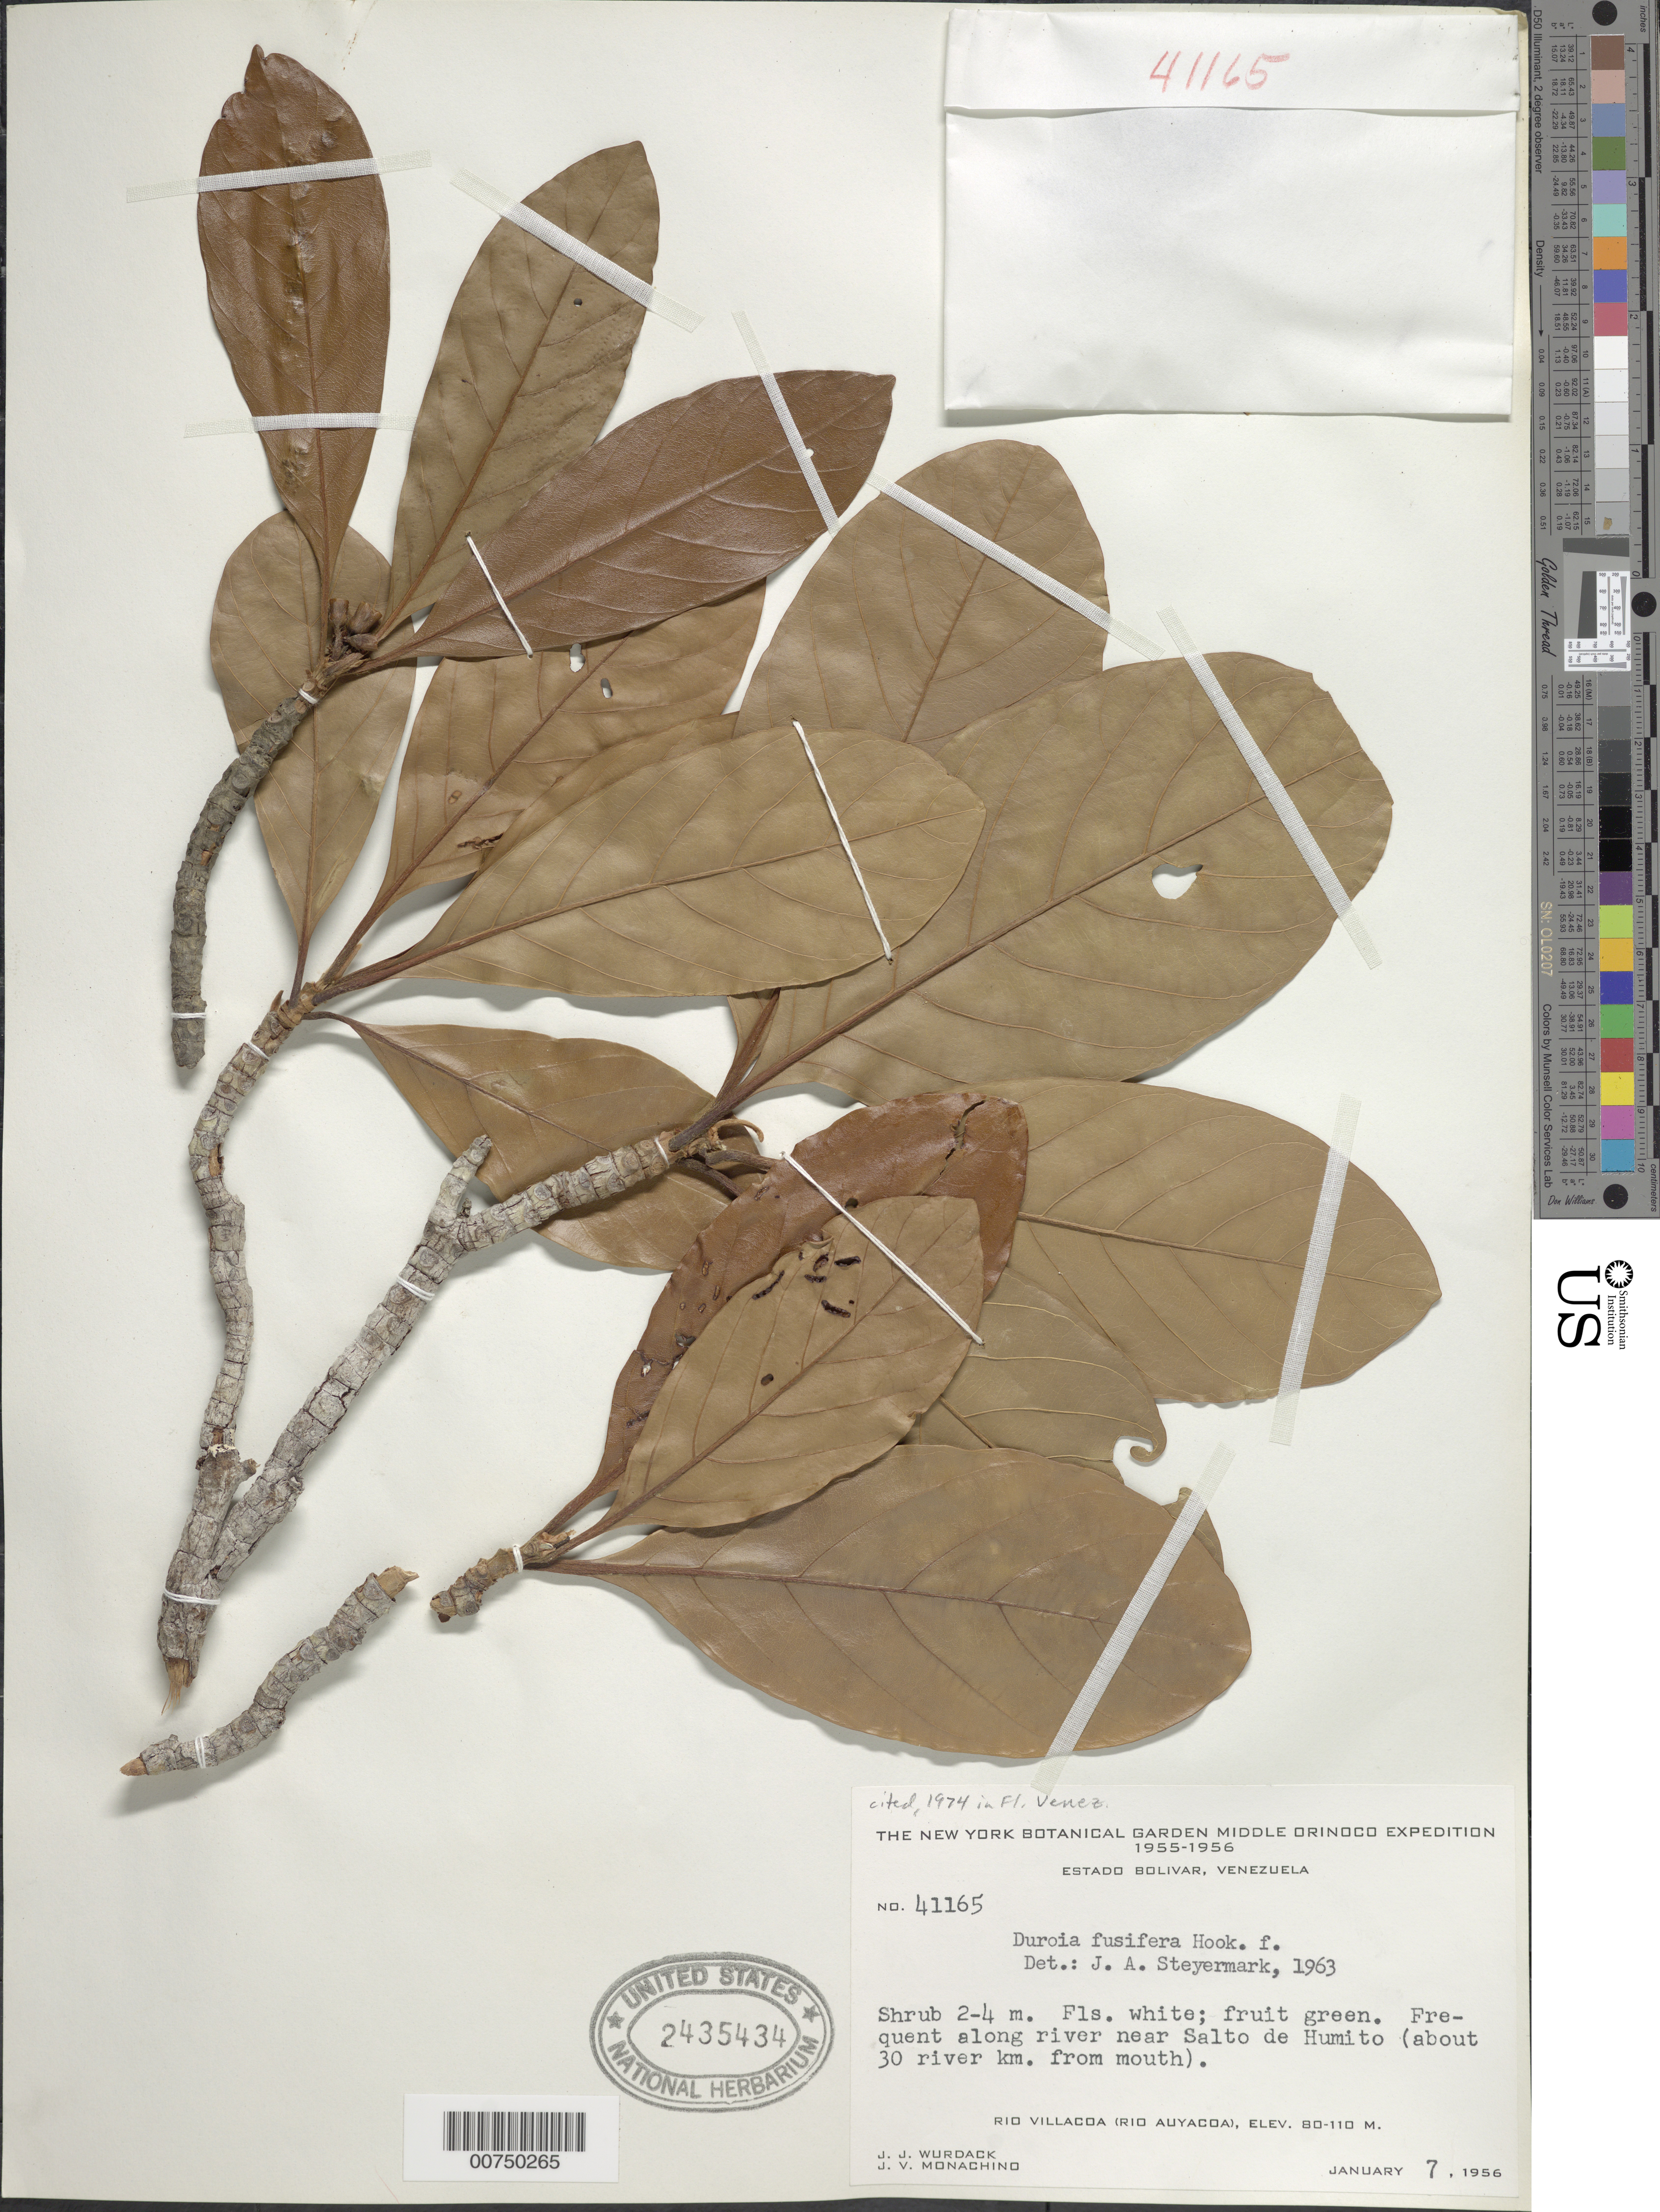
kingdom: Plantae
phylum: Tracheophyta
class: Magnoliopsida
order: Gentianales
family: Rubiaceae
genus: Duroia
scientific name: Duroia fusifera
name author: Spruce ex K. Schum.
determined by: Steyermark, Julian A., (VEN)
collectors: J. J. Wurdack & J. V. Monachino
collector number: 41165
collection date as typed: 7-Jan-56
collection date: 1956-01-07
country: Venezuela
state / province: Bolívar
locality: Río Villacoa (Río Auyacoa), 1-4 km above Salto de Humito (25-30 km from river mouth)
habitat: Along river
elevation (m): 80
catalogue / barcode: US 2435434